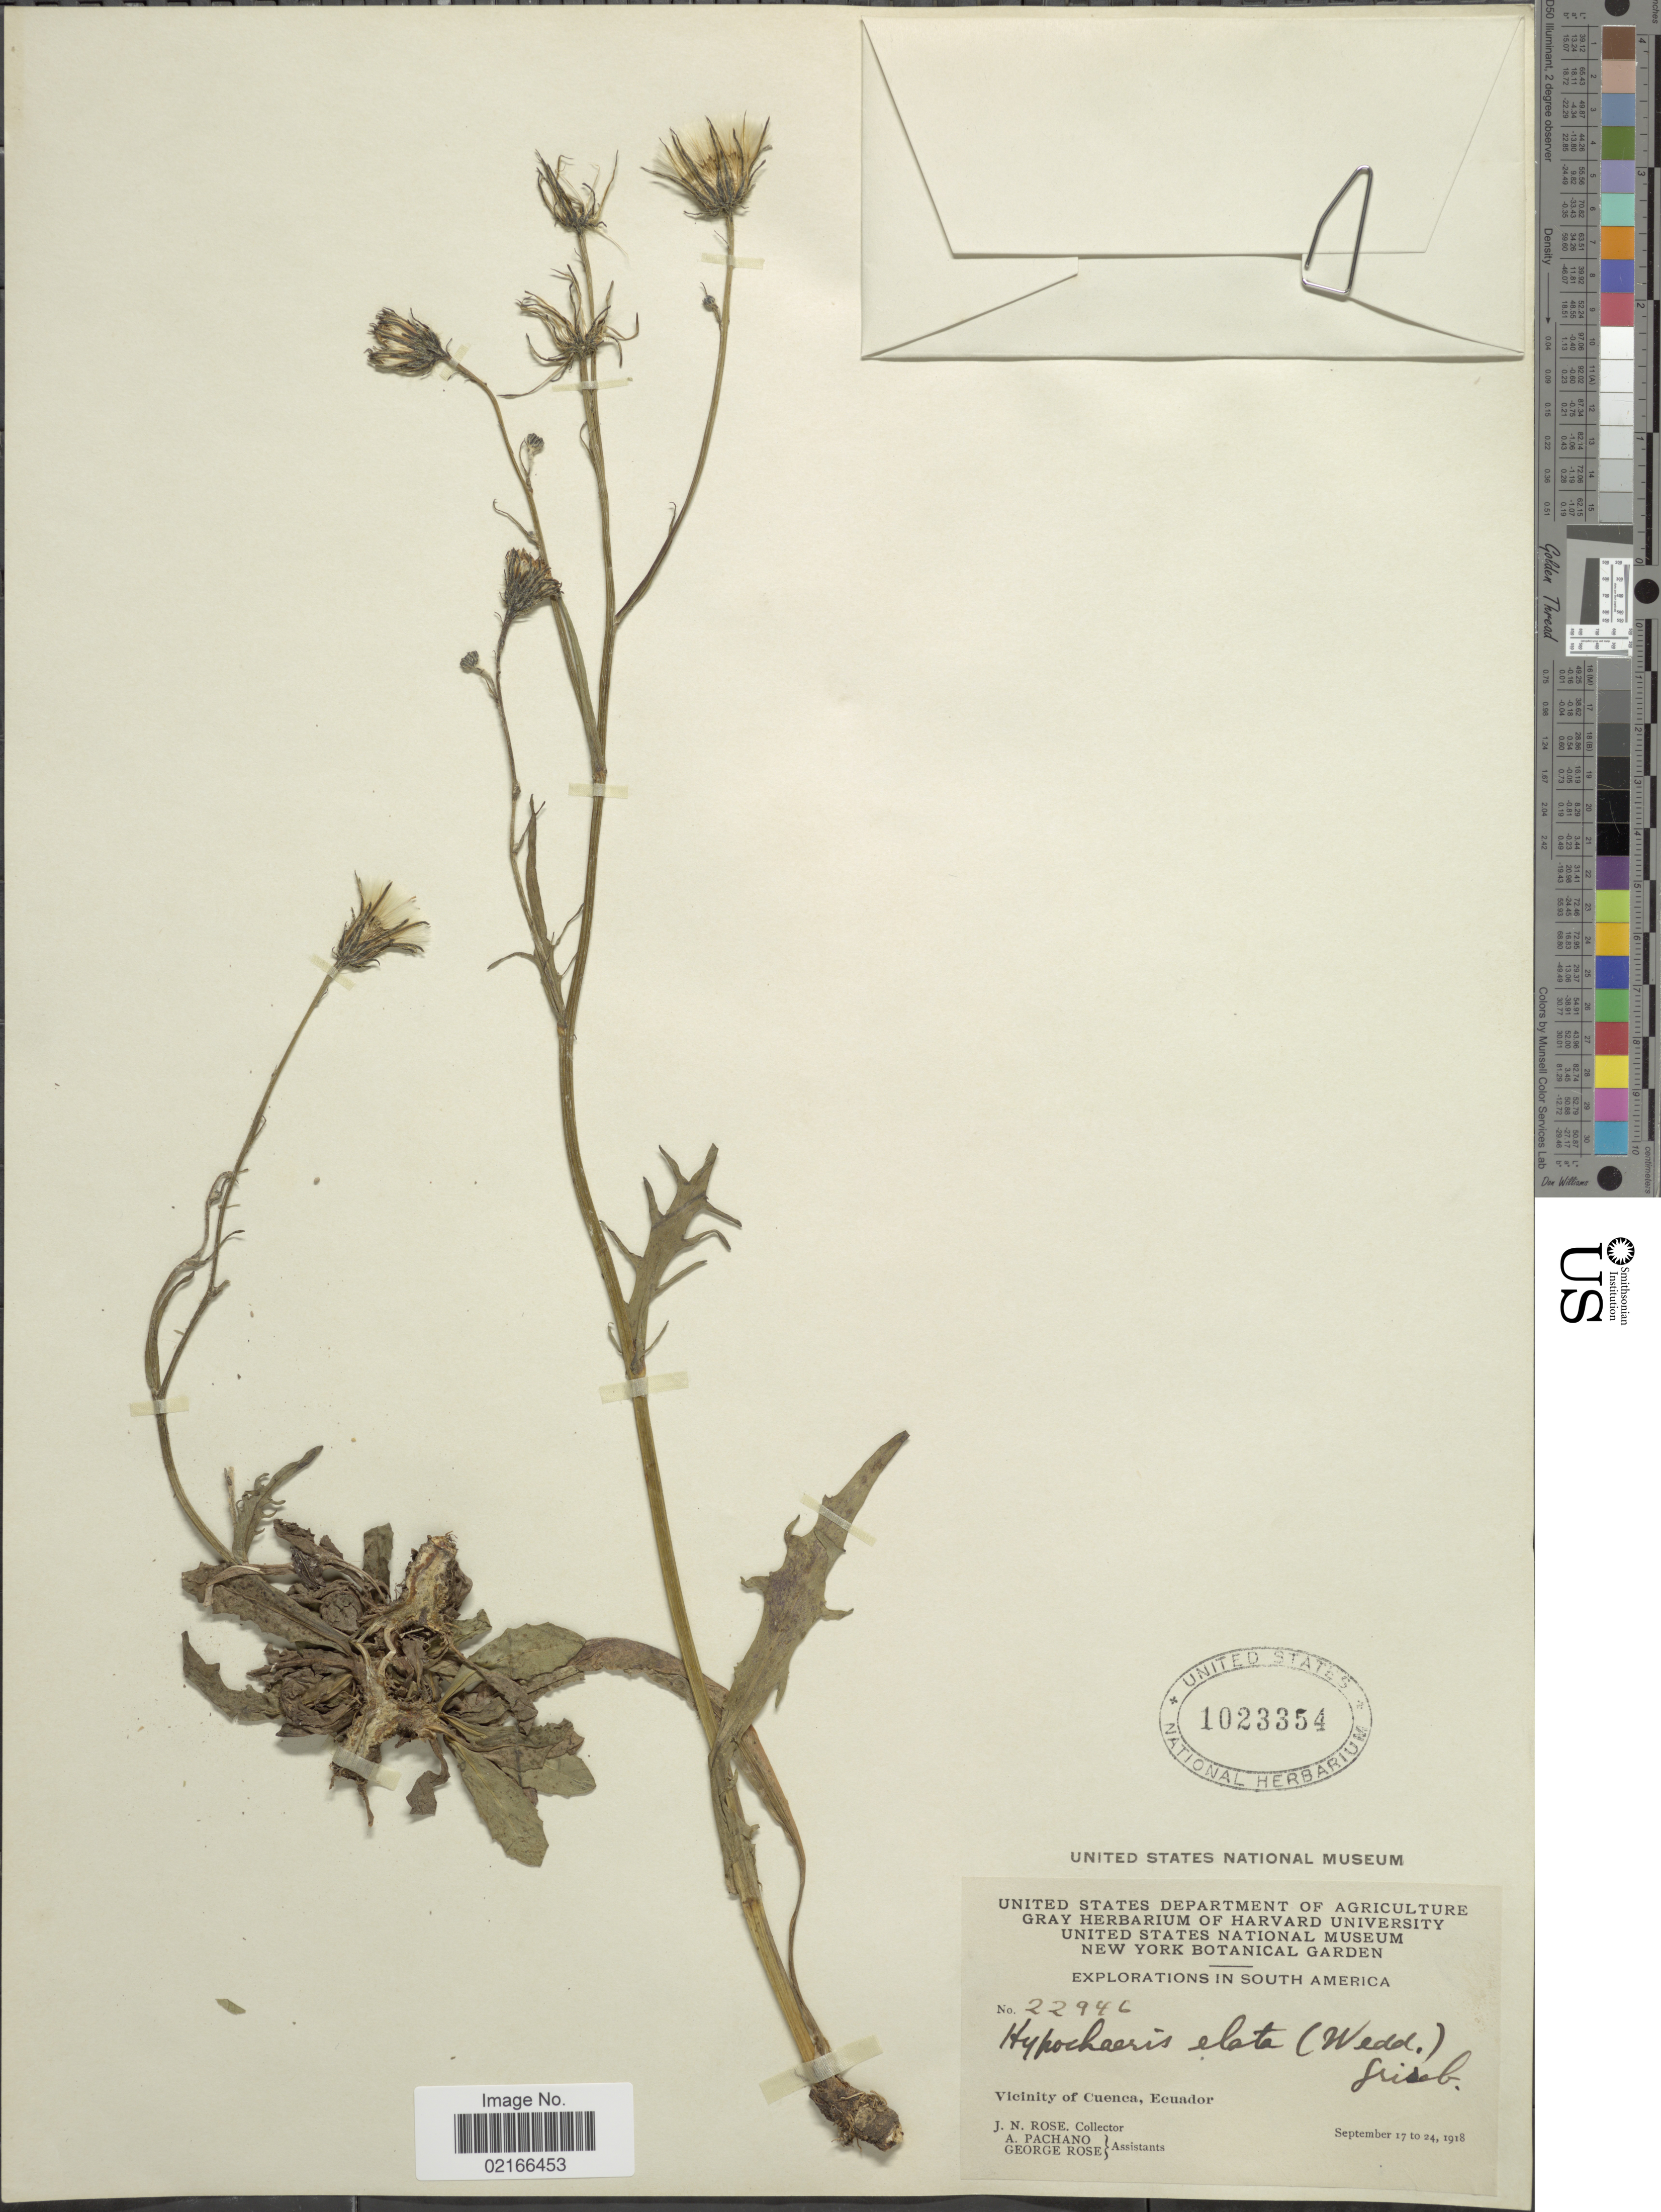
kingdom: Plantae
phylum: Tracheophyta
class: Magnoliopsida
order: Asterales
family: Asteraceae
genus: Hypochaeris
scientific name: Hypochaeris elata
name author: (Wedd.) Griseb.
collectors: J. N. Rose, A. Pachano & G. Rose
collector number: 22946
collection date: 1918-09-17/1918-09-24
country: Ecuador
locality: Vicinity of Ecuador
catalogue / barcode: US 1023354